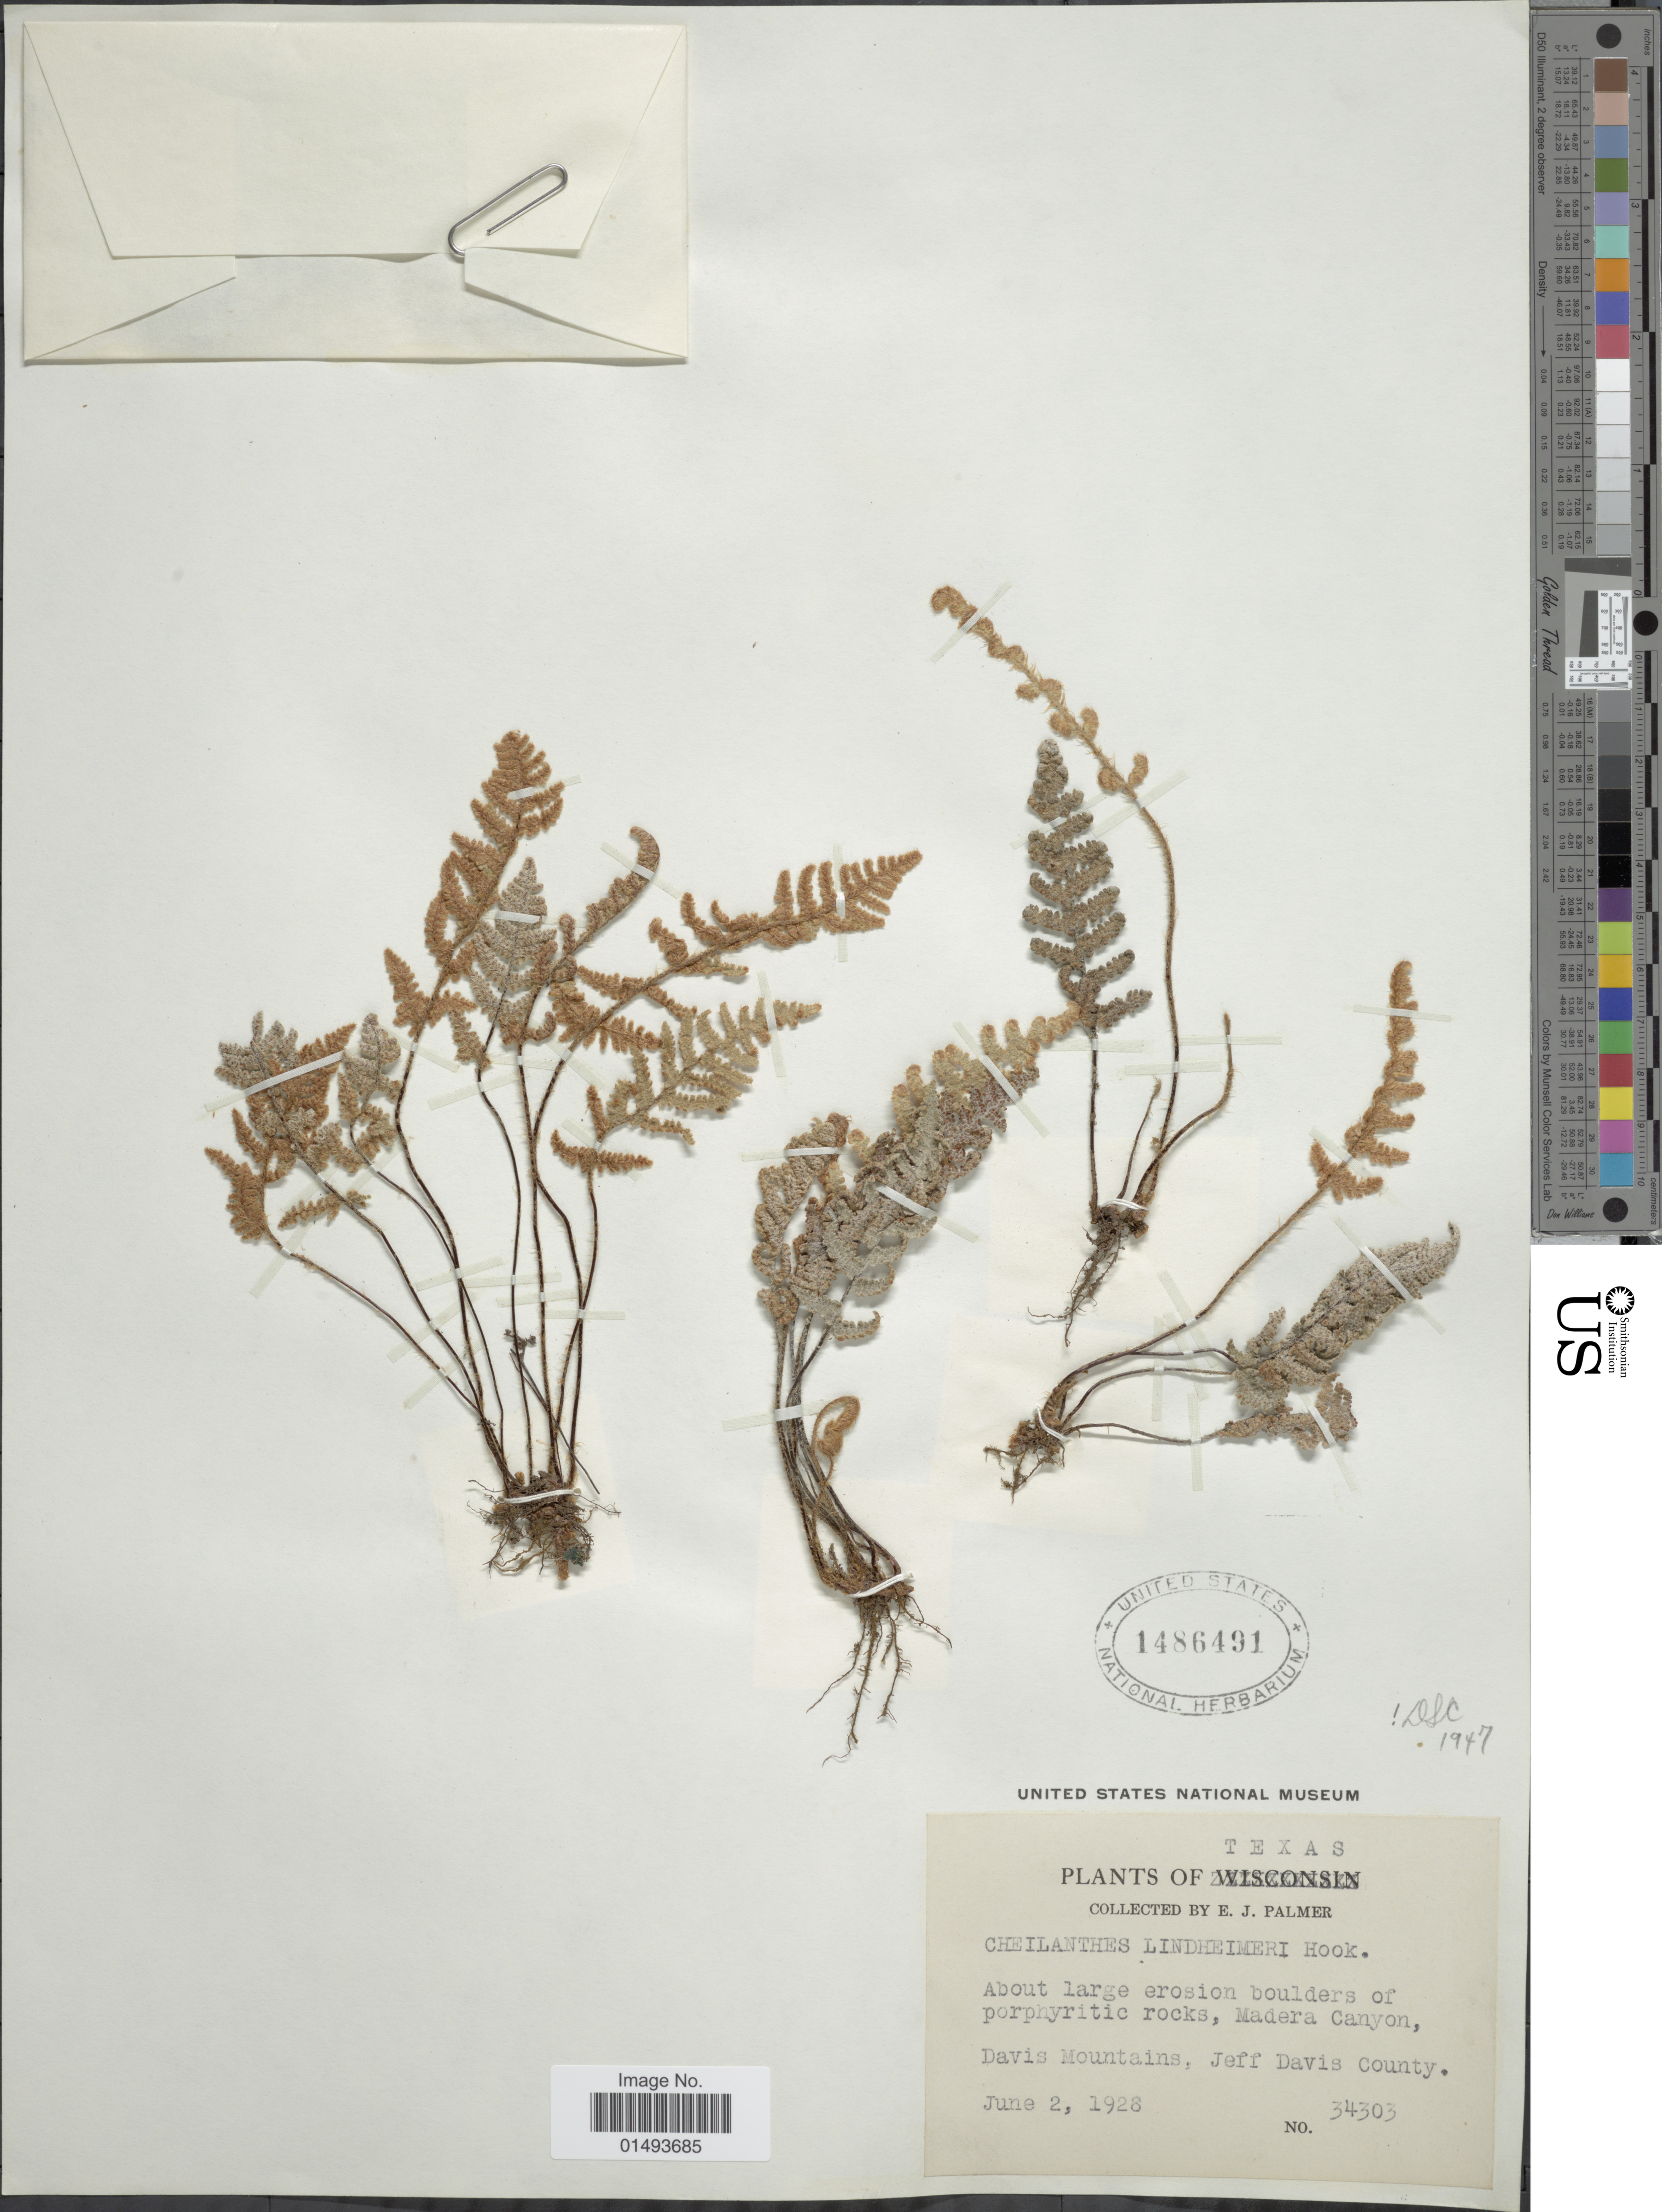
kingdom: Plantae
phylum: Tracheophyta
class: Polypodiopsida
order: Polypodiales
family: Pteridaceae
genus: Myriopteris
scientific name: Myriopteris lindheimeri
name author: (Hook.) J. Sm.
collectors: E. J. Palmer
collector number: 34303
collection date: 1928-06-02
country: United States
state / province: Texas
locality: Plants of Texas, Madera Canyon, Davis Mountains, Jeff Davis County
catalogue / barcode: US 1486491